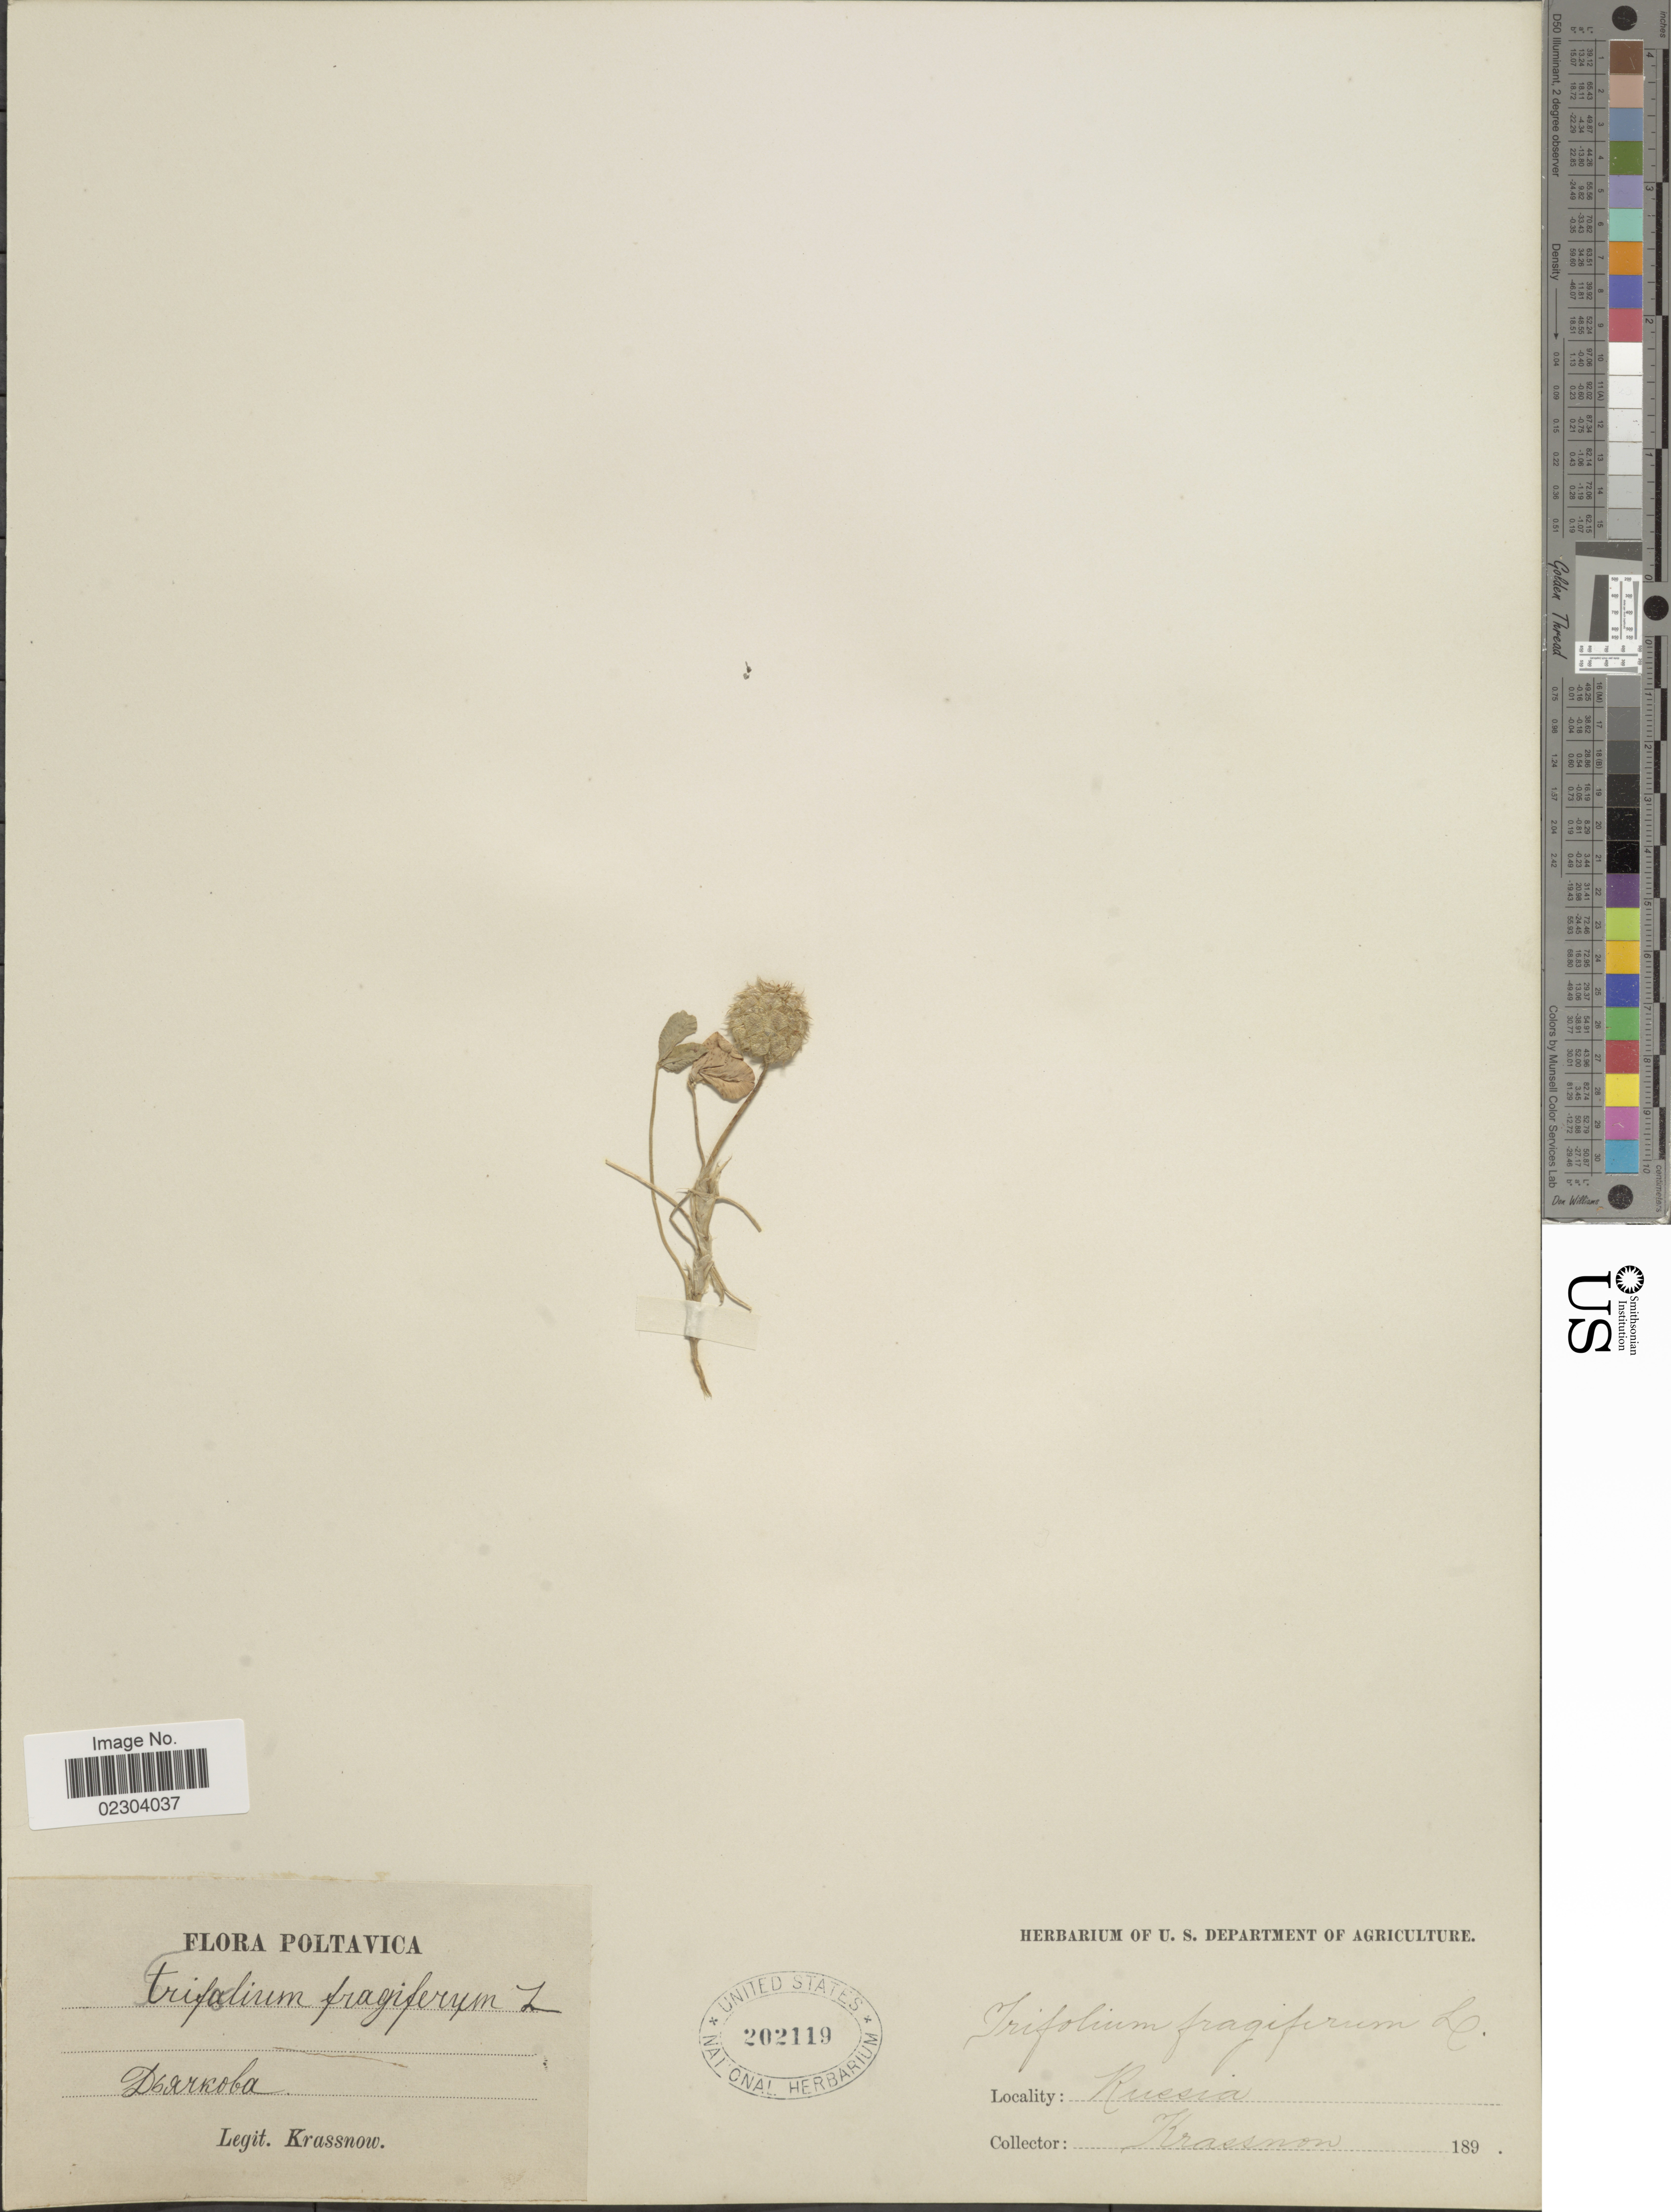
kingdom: Plantae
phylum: Tracheophyta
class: Magnoliopsida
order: Fabales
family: Fabaceae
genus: Trifolium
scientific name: Trifolium fragiferum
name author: L.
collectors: -. Krassnow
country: Ukraine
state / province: Poltava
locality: Dyachkove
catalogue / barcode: US 202119